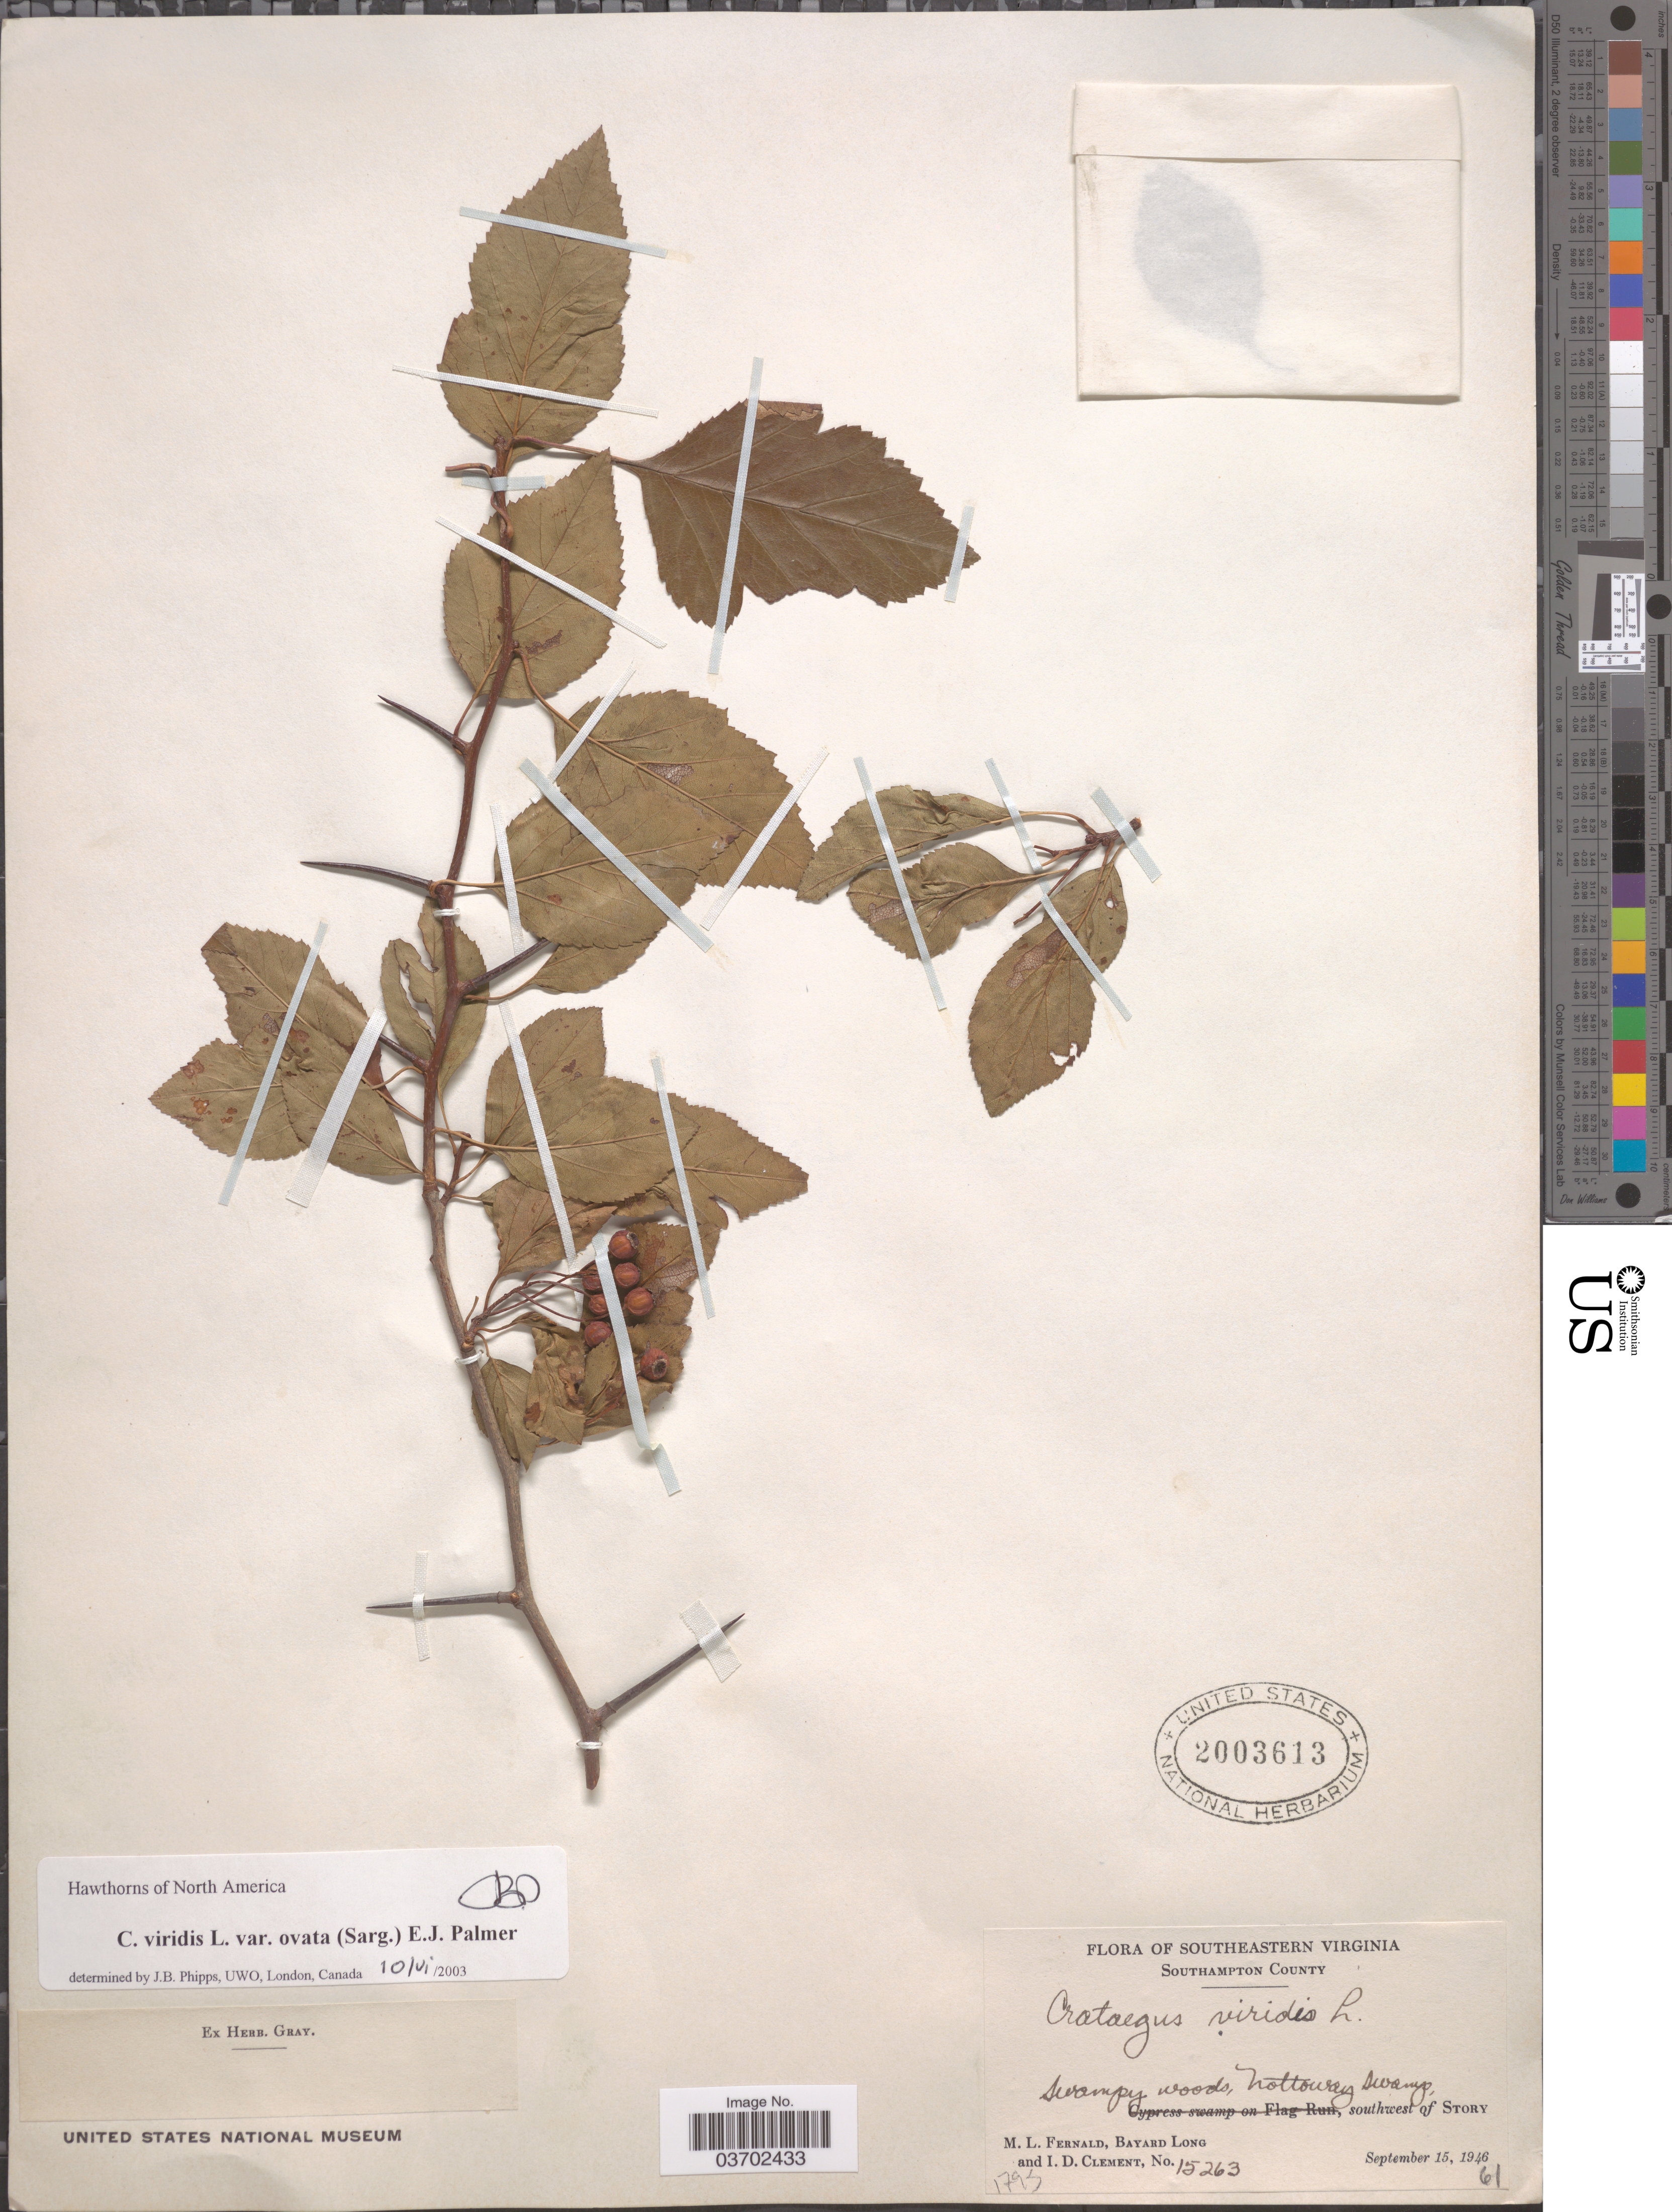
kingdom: Plantae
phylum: Tracheophyta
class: Magnoliopsida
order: Rosales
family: Rosaceae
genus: Crataegus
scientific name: Crataegus viridis var. ovata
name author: (Sarg.) E.J. Palmer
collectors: M. L. Fernald, B. Long & I. Clement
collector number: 15263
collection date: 1946-09-15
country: United States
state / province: Virginia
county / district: Southampton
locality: Southeastern Virginia. Southampton County. Nottoway Swamp, souhtwest of Story.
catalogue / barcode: US 2003613